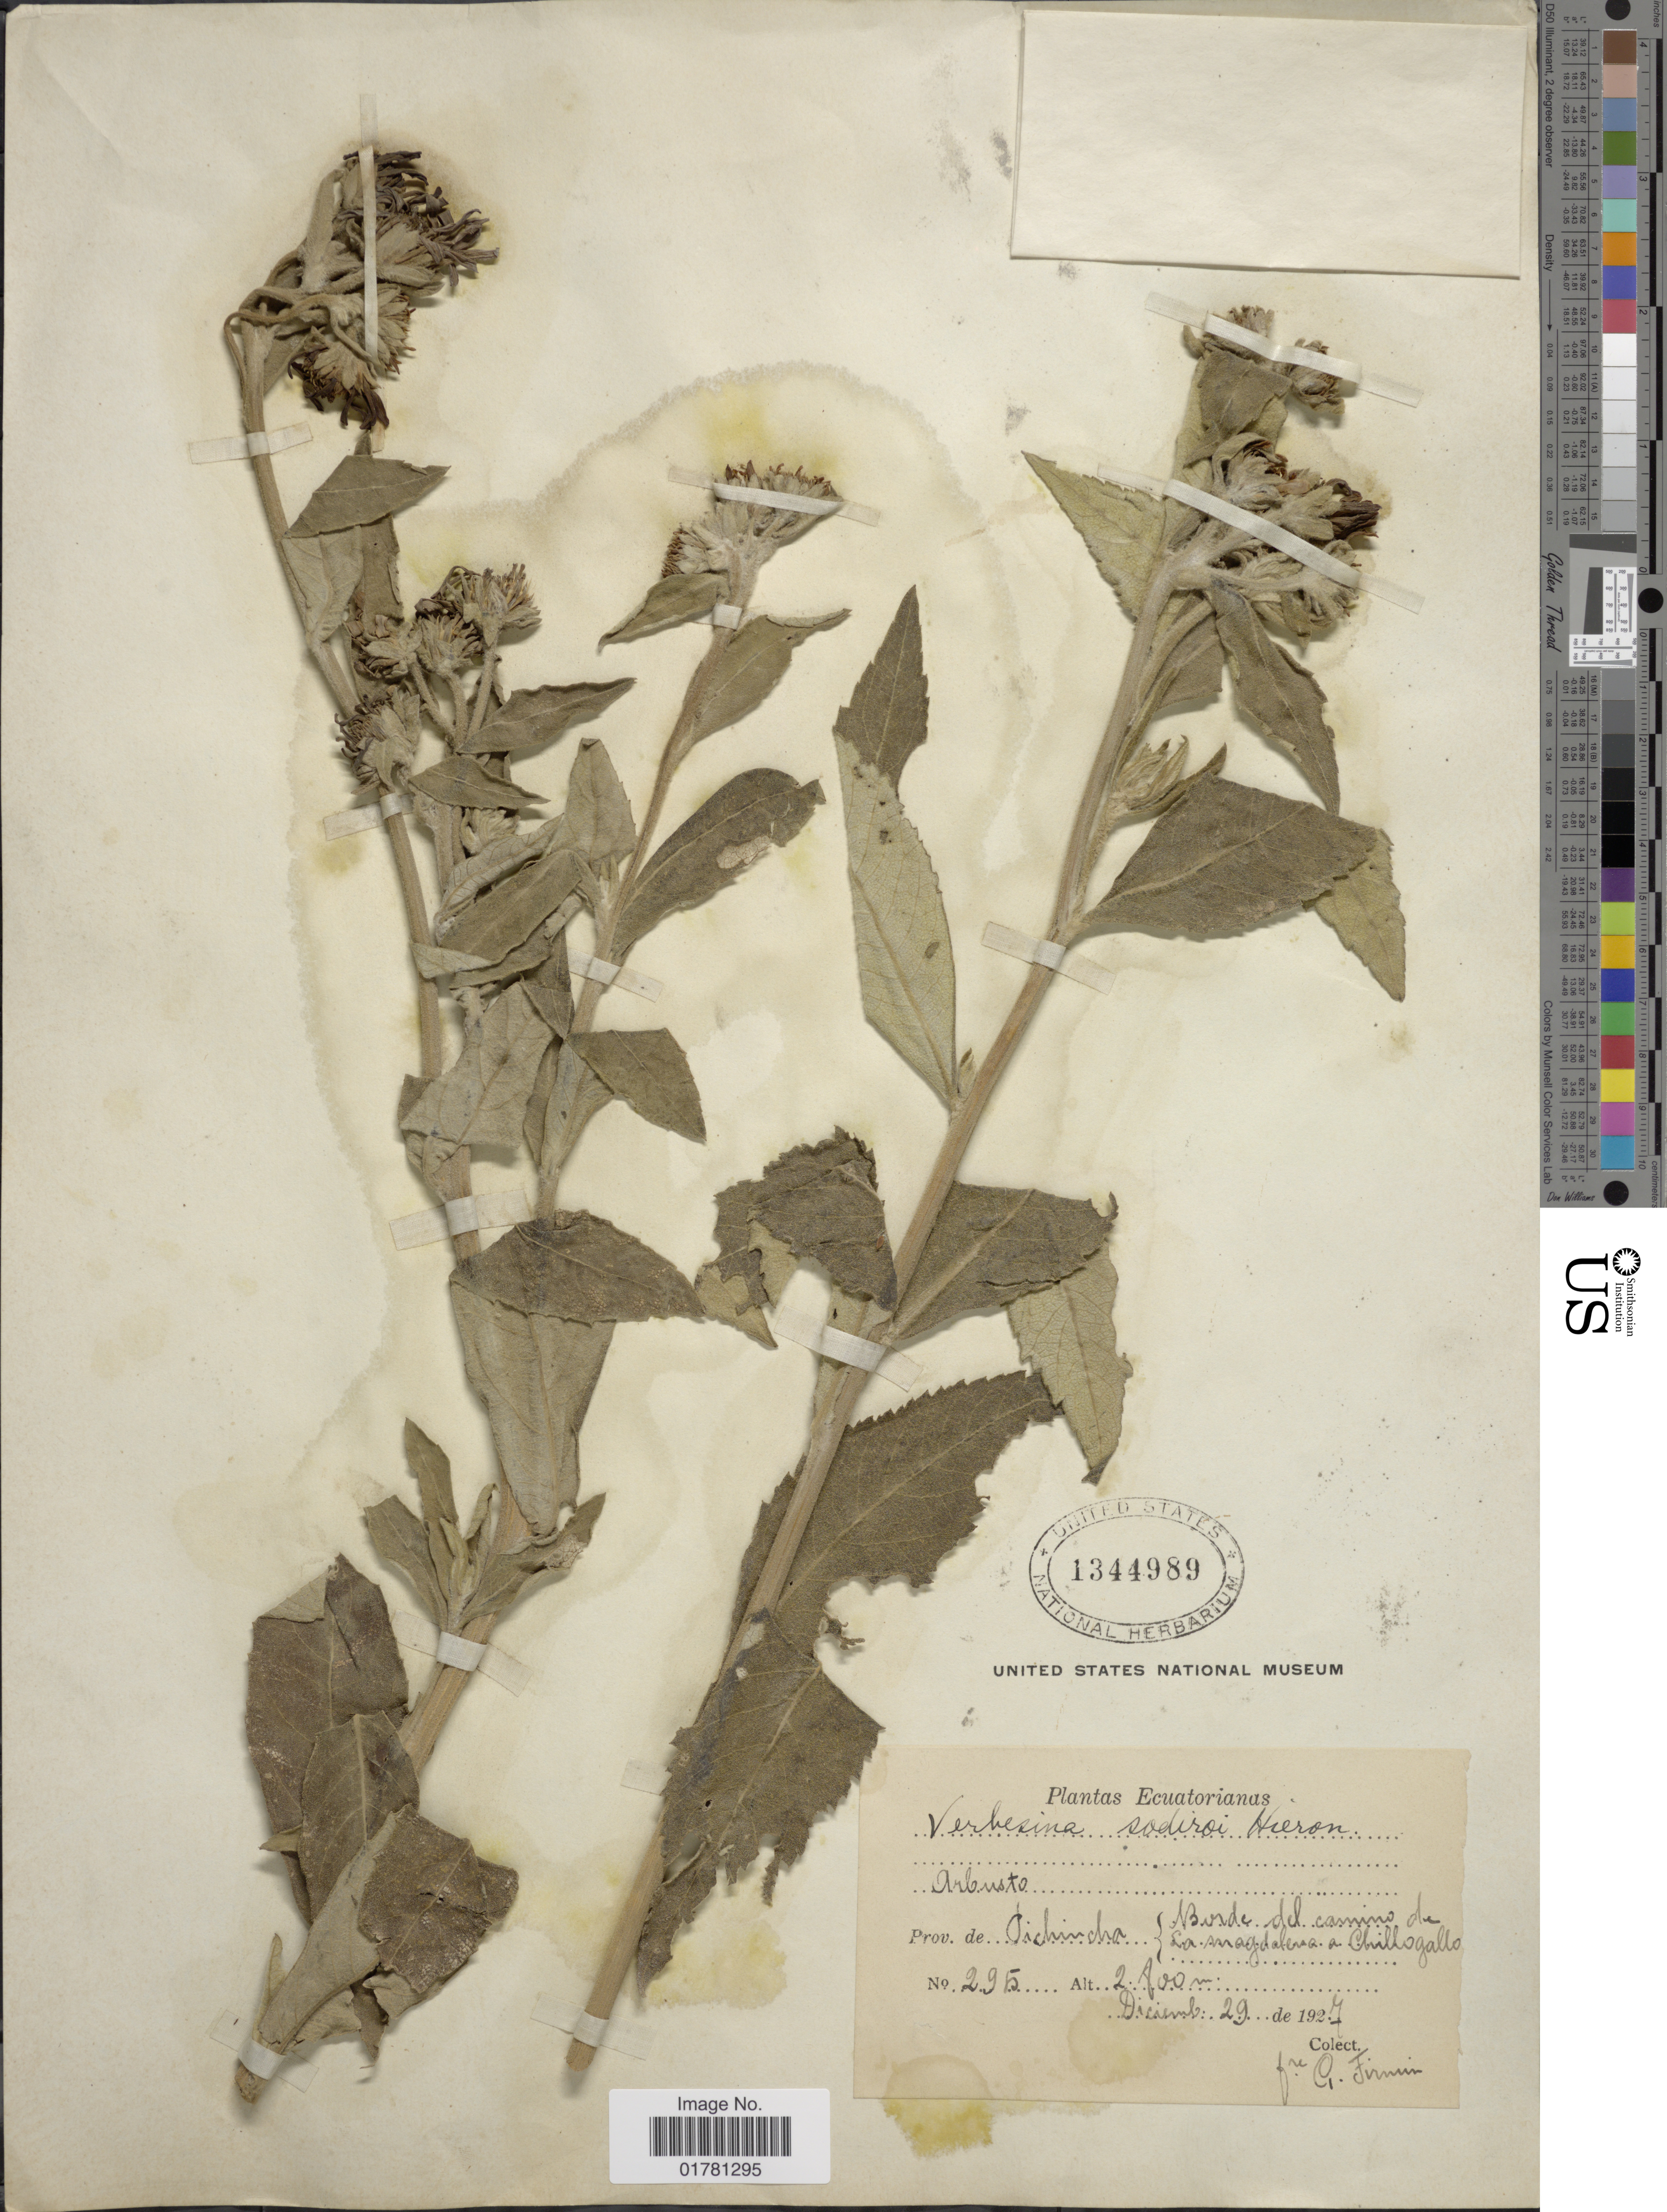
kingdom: Plantae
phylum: Tracheophyta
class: Magnoliopsida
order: Asterales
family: Asteraceae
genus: Verbesina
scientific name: Verbesina sodiroi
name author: Hieron.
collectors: F. Firmin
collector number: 295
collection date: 1927-12-29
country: Ecuador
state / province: Pichincha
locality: Borde del camino de La Magdalena a Chillogallo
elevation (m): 2800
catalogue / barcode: US 1344989